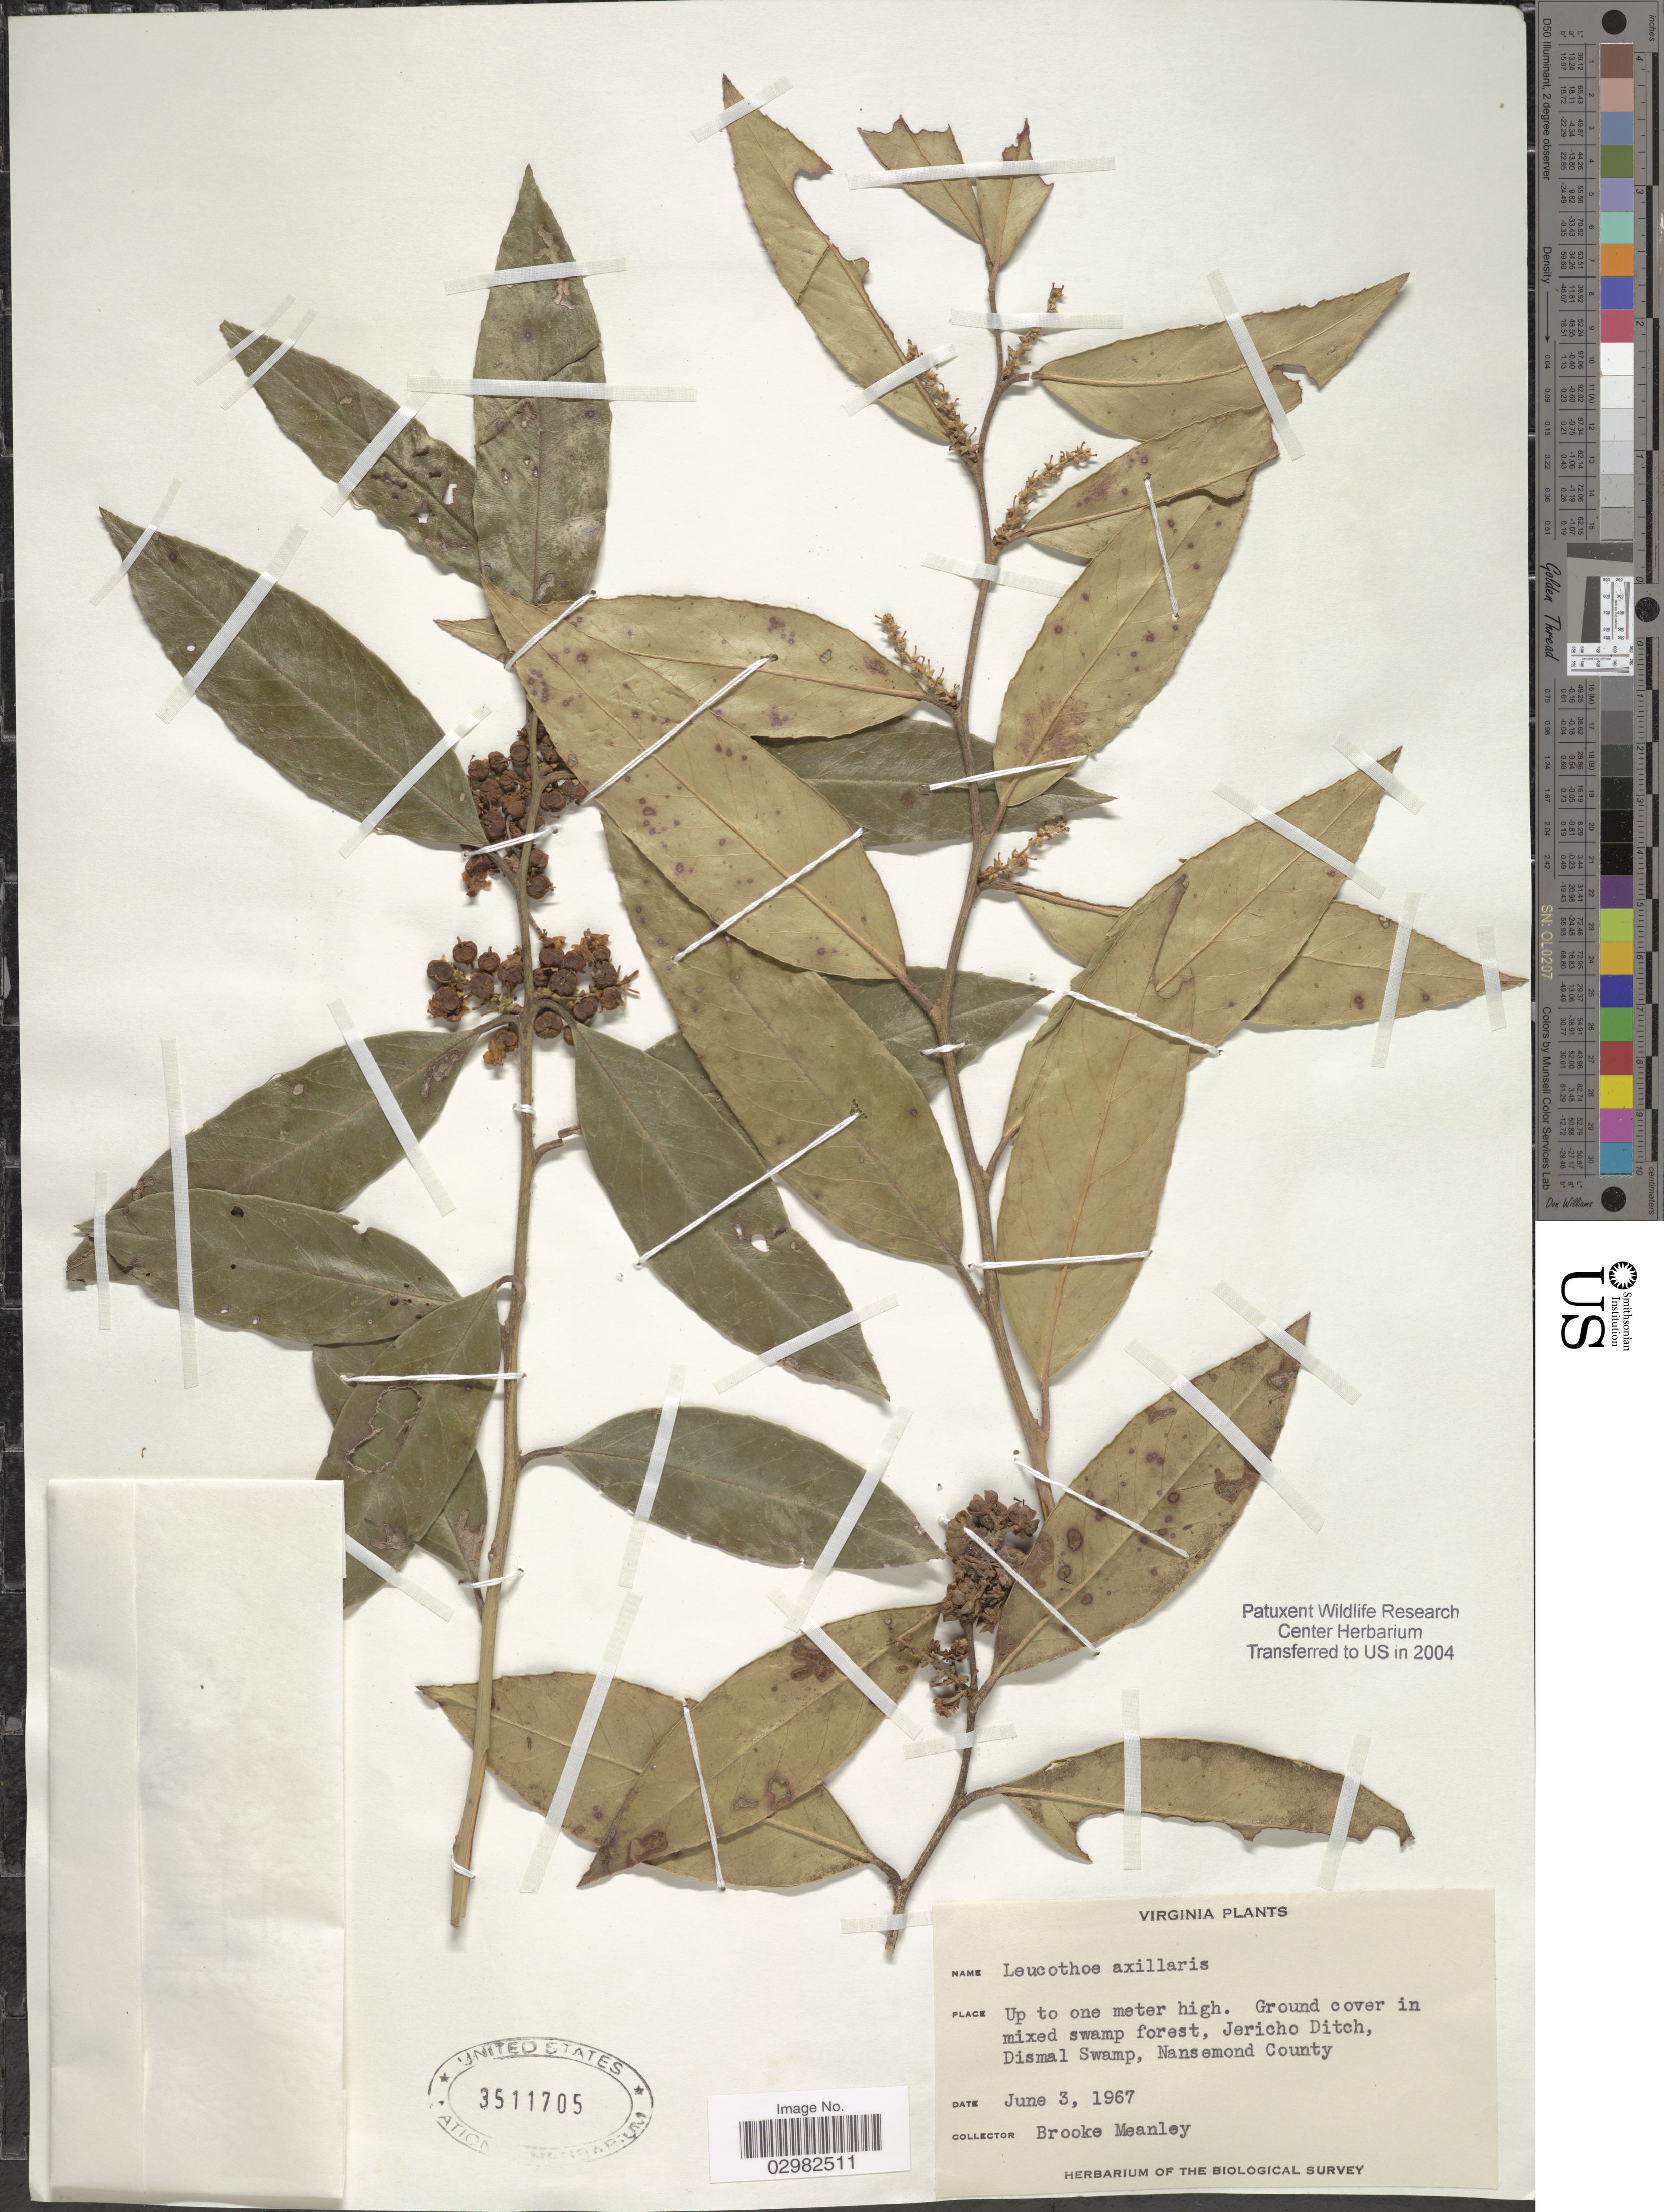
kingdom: Plantae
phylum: Tracheophyta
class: Magnoliopsida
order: Ericales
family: Ericaceae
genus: Leucothoe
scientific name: Leucothoë axillaris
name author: (Lam.) D. Don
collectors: B. Meanley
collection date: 1967-06-03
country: United States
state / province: Virginia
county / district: City of Suffolk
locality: Up to one meter high, Ground cover in mixed swamp forest, Jericho Ditch, Dismal Swamp, Nansemond (=historic county name) County.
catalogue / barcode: US 3511705